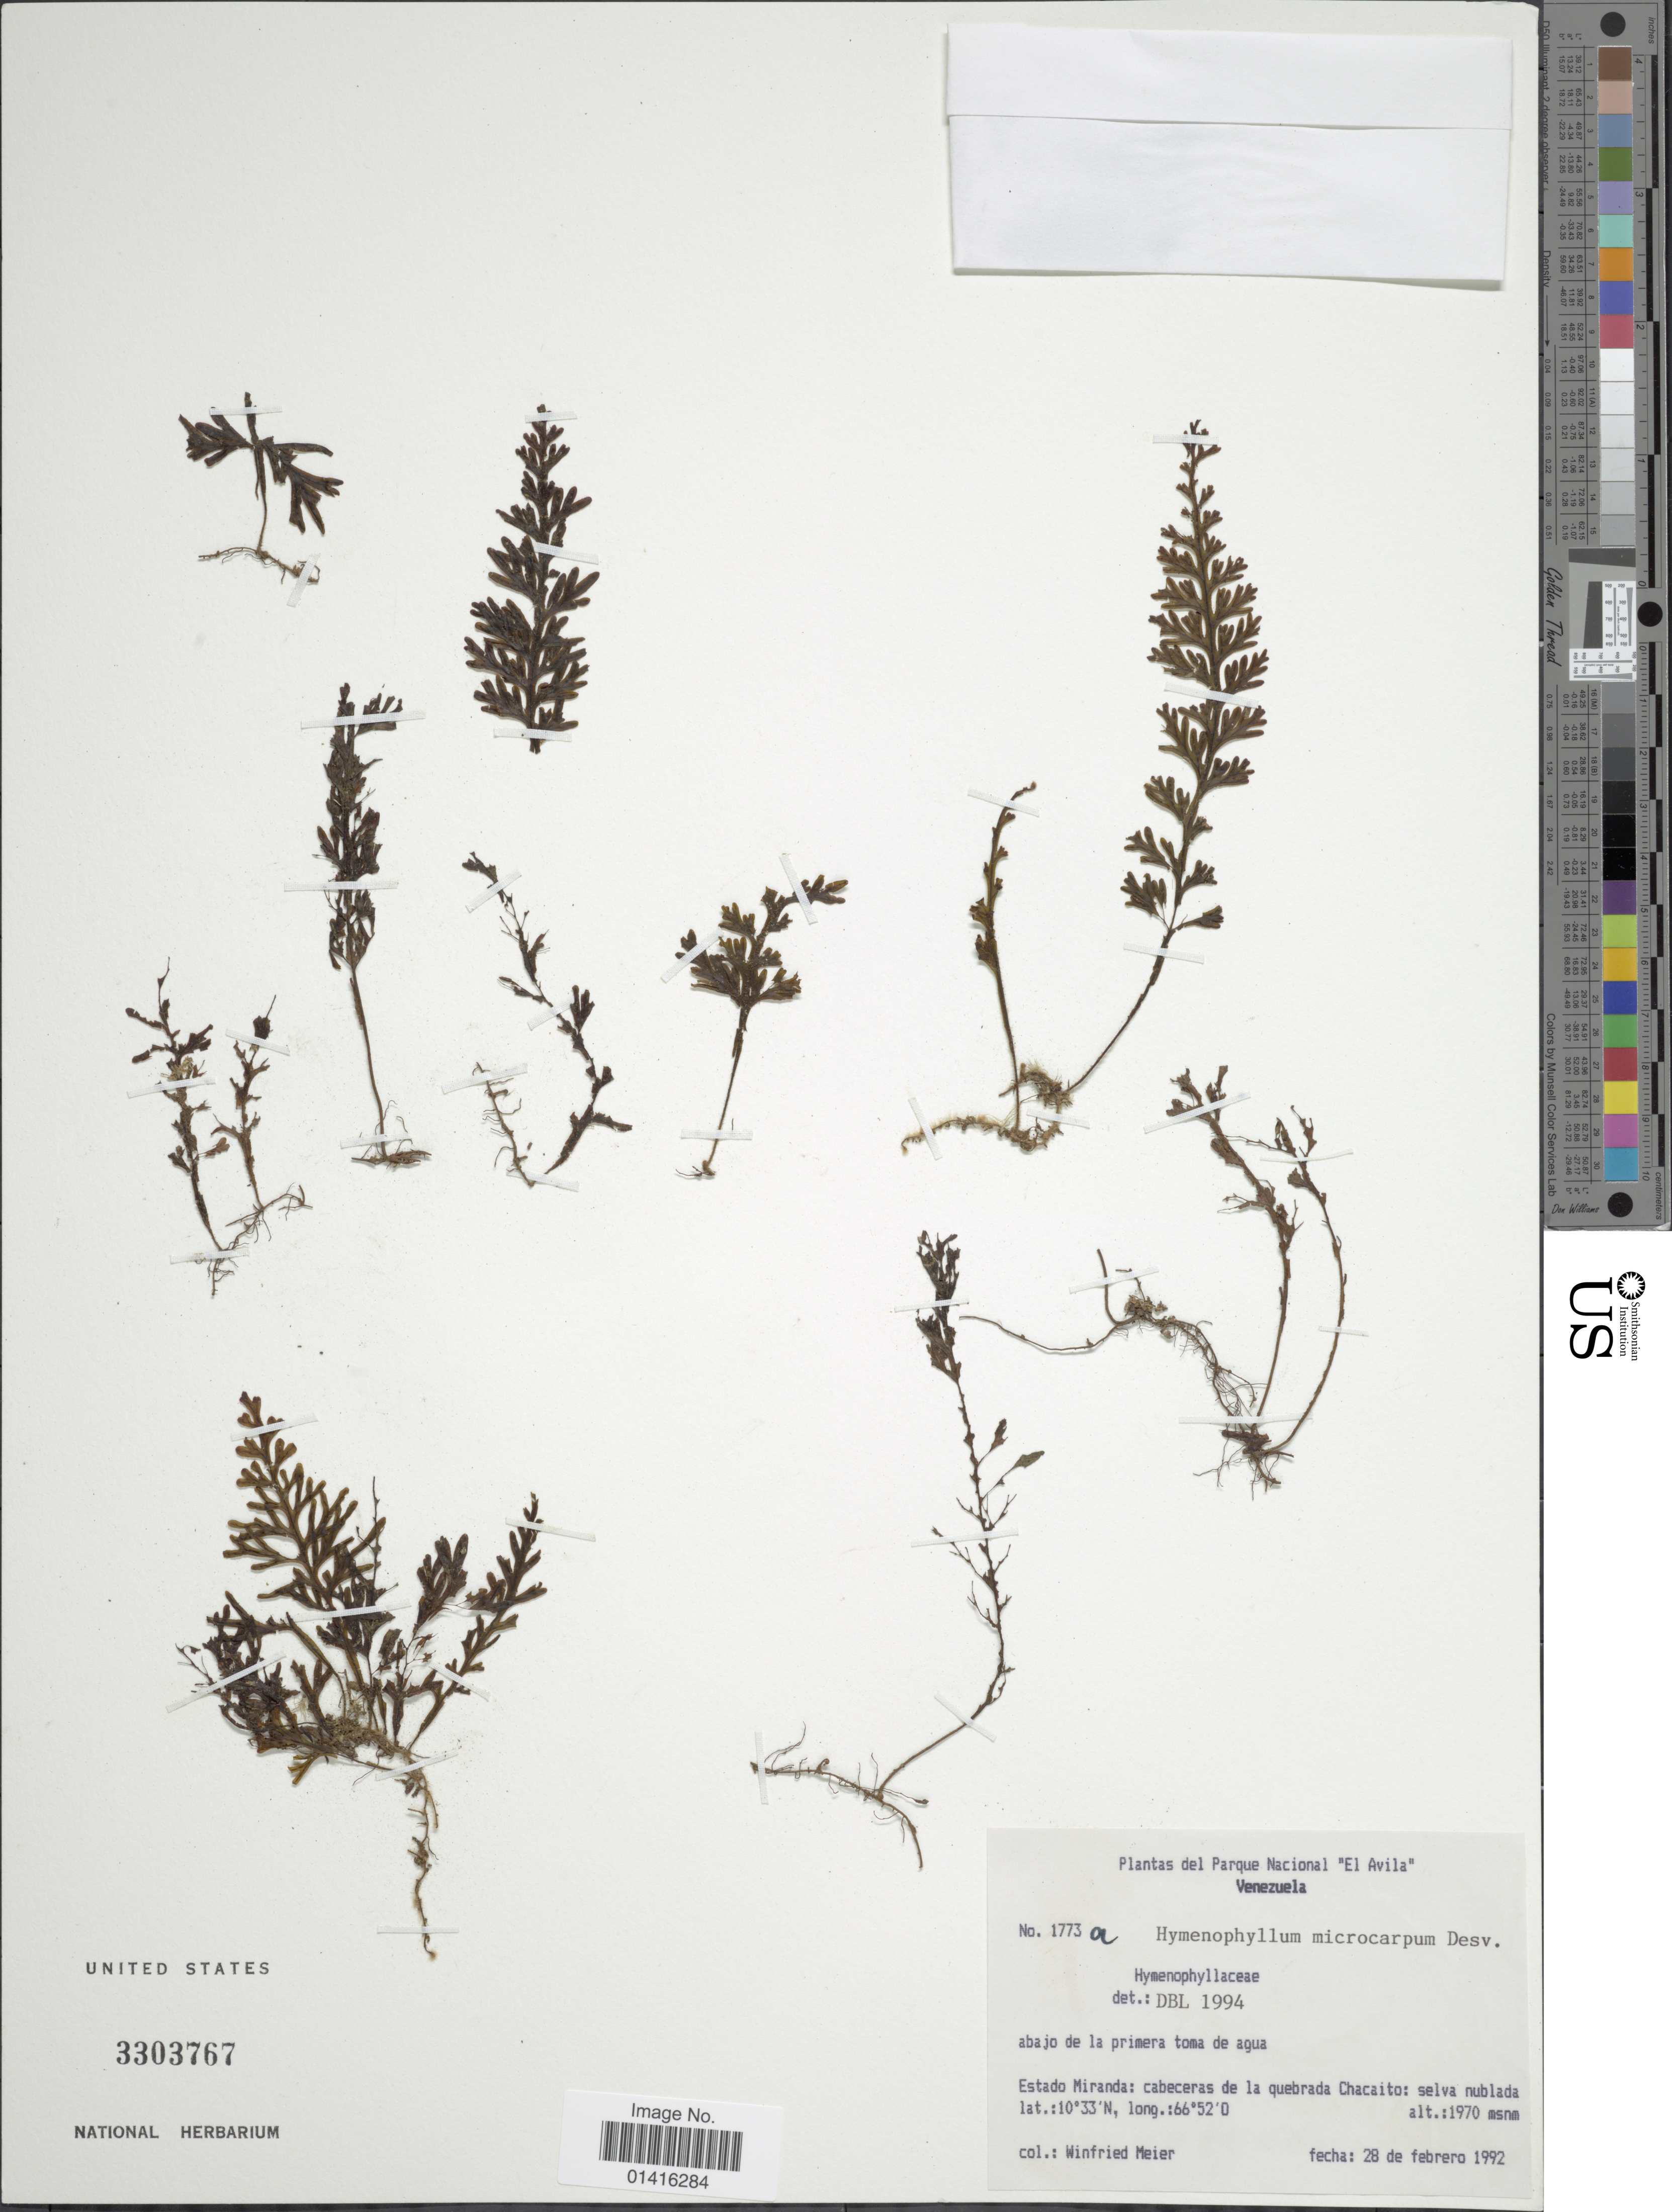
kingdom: Plantae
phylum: Tracheophyta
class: Polypodiopsida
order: Hymenophyllales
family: Hymenophyllaceae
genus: Hymenophyllum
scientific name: Hymenophyllum microcarpum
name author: (Desv.) Lellinger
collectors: W. Meier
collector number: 1773a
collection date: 1992-02-28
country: Venezuela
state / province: Miranda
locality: Parque Nacional ": El Avila", cabaceras de la quebrada Chacaito: selva nublada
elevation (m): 1970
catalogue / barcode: US 3303767